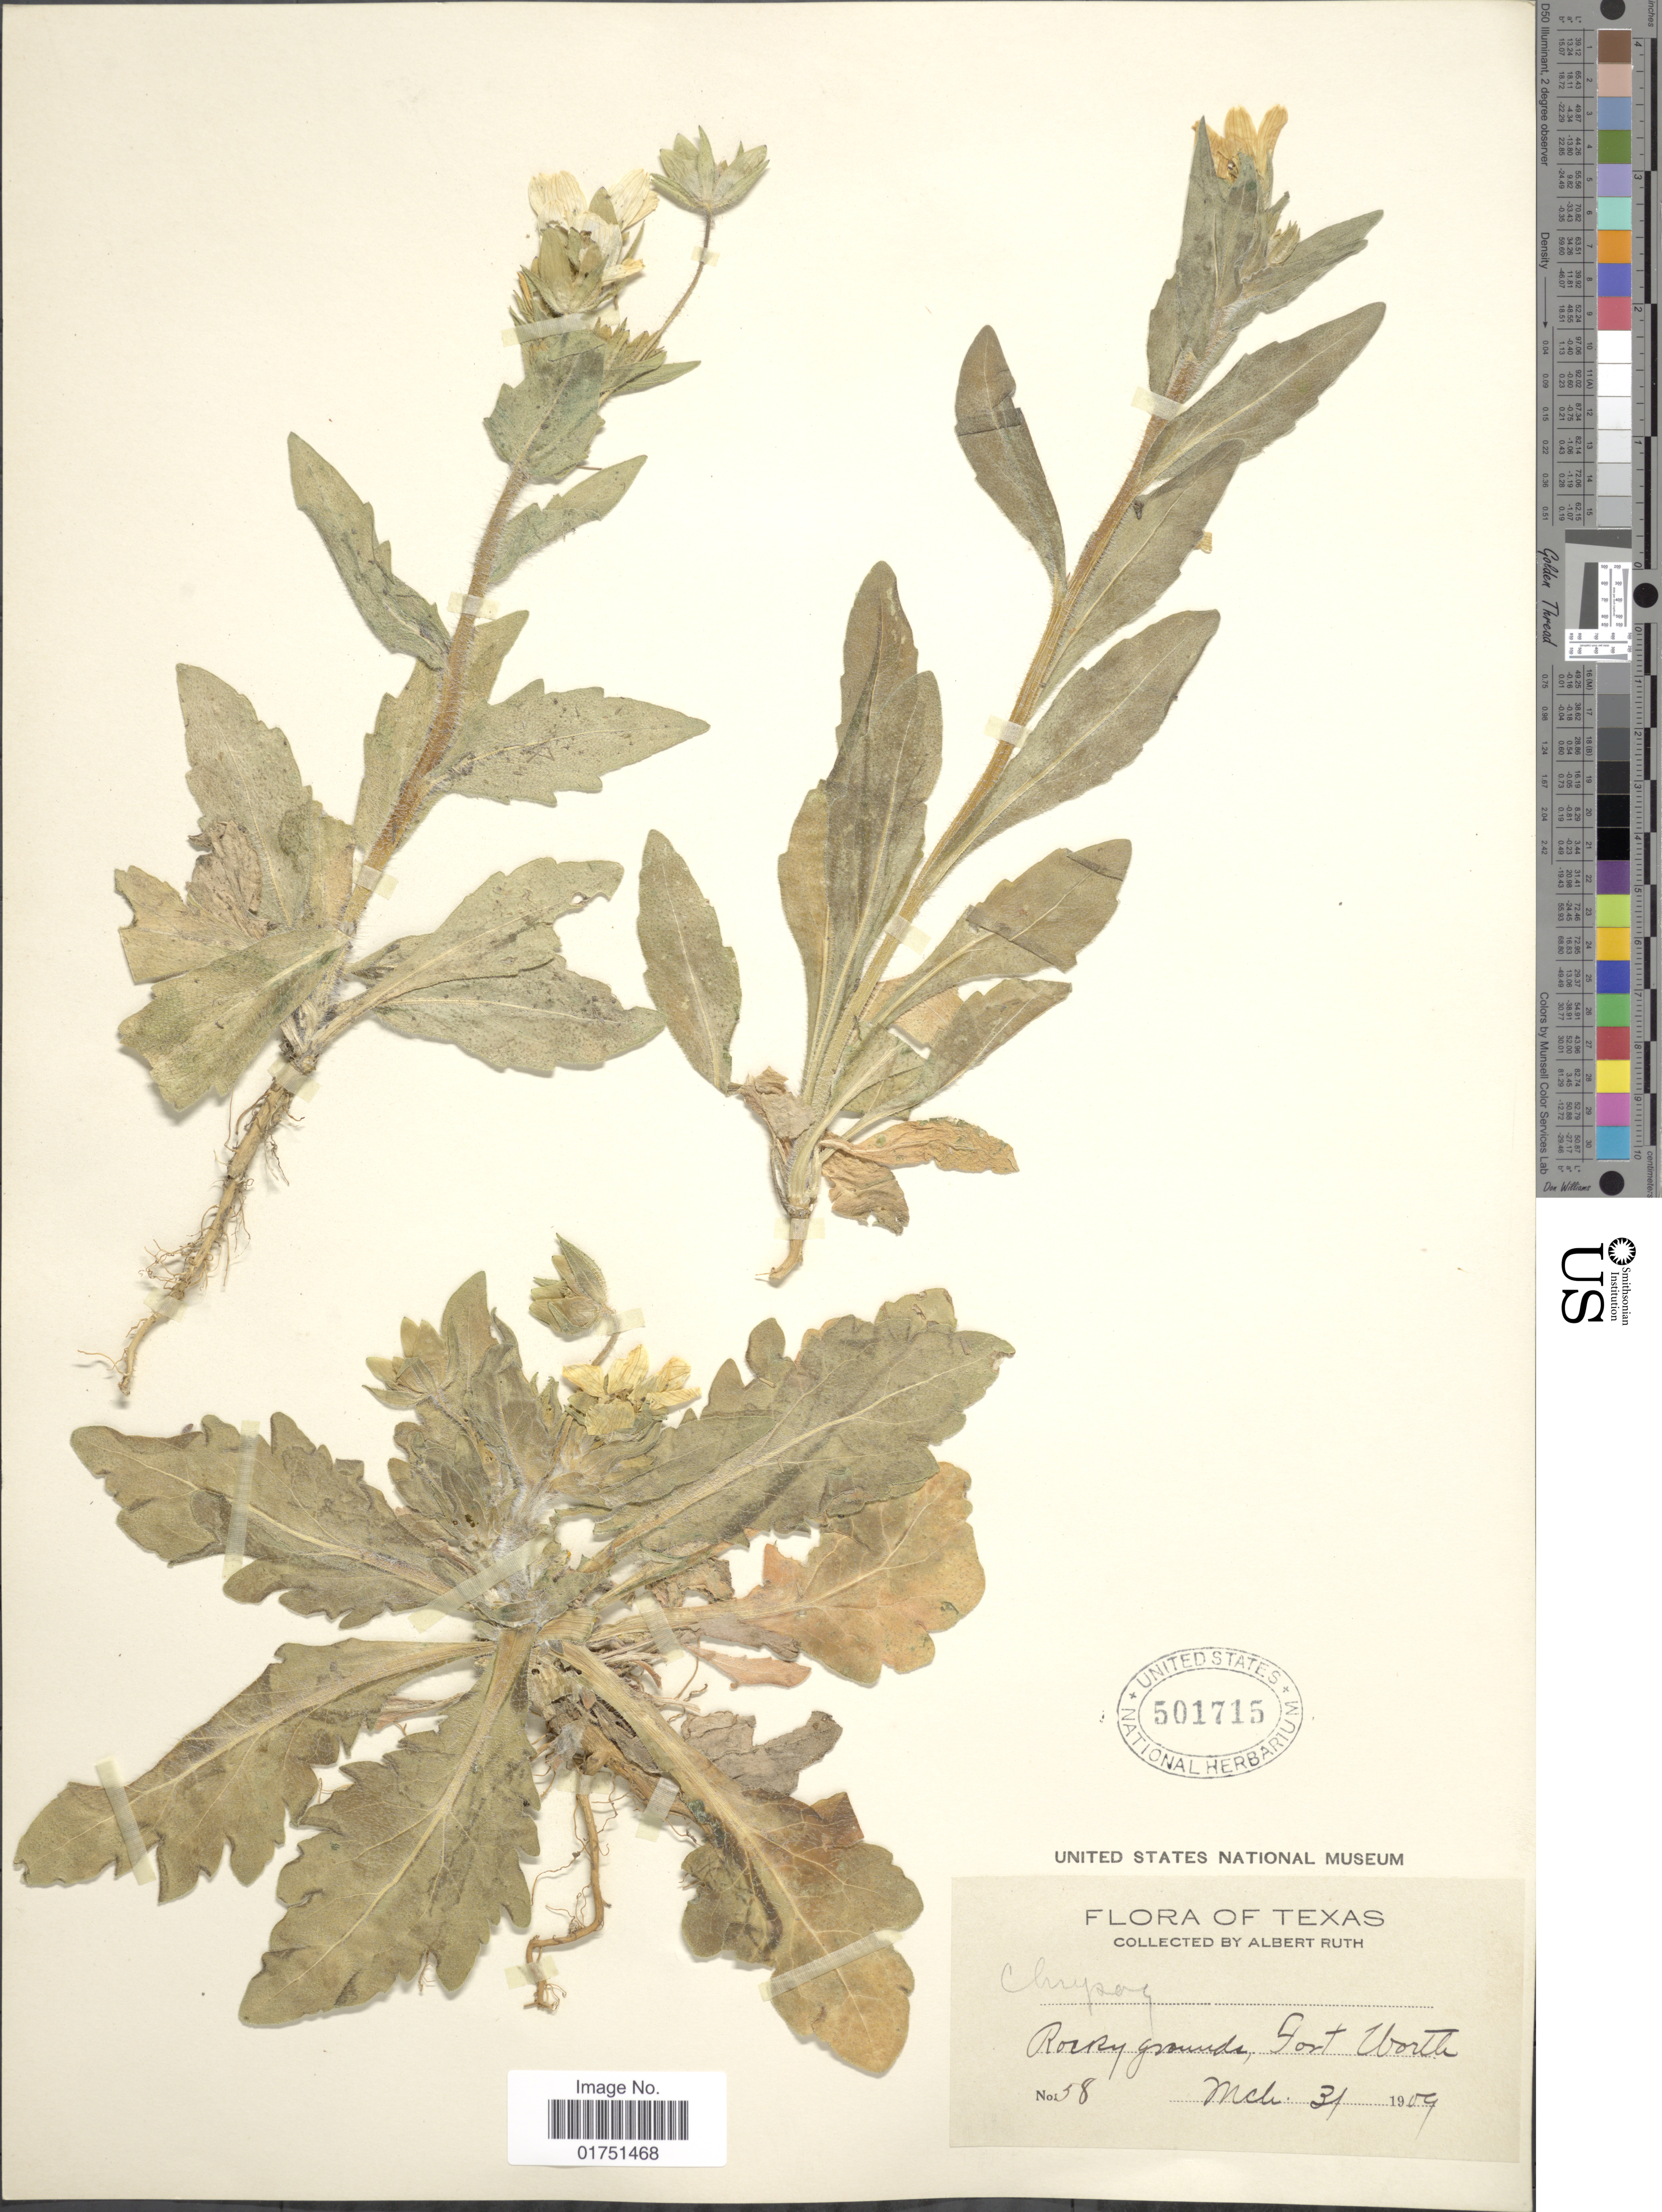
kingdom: Plantae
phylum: Tracheophyta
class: Magnoliopsida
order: Asterales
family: Asteraceae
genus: Lindheimera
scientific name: Lindheimera texana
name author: A. Gray & Engelm. in A. Gray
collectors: A. Ruth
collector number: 58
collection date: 1909-03-31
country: United States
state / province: Texas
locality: Rocky grouns, Fort Worth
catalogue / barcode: US 501715